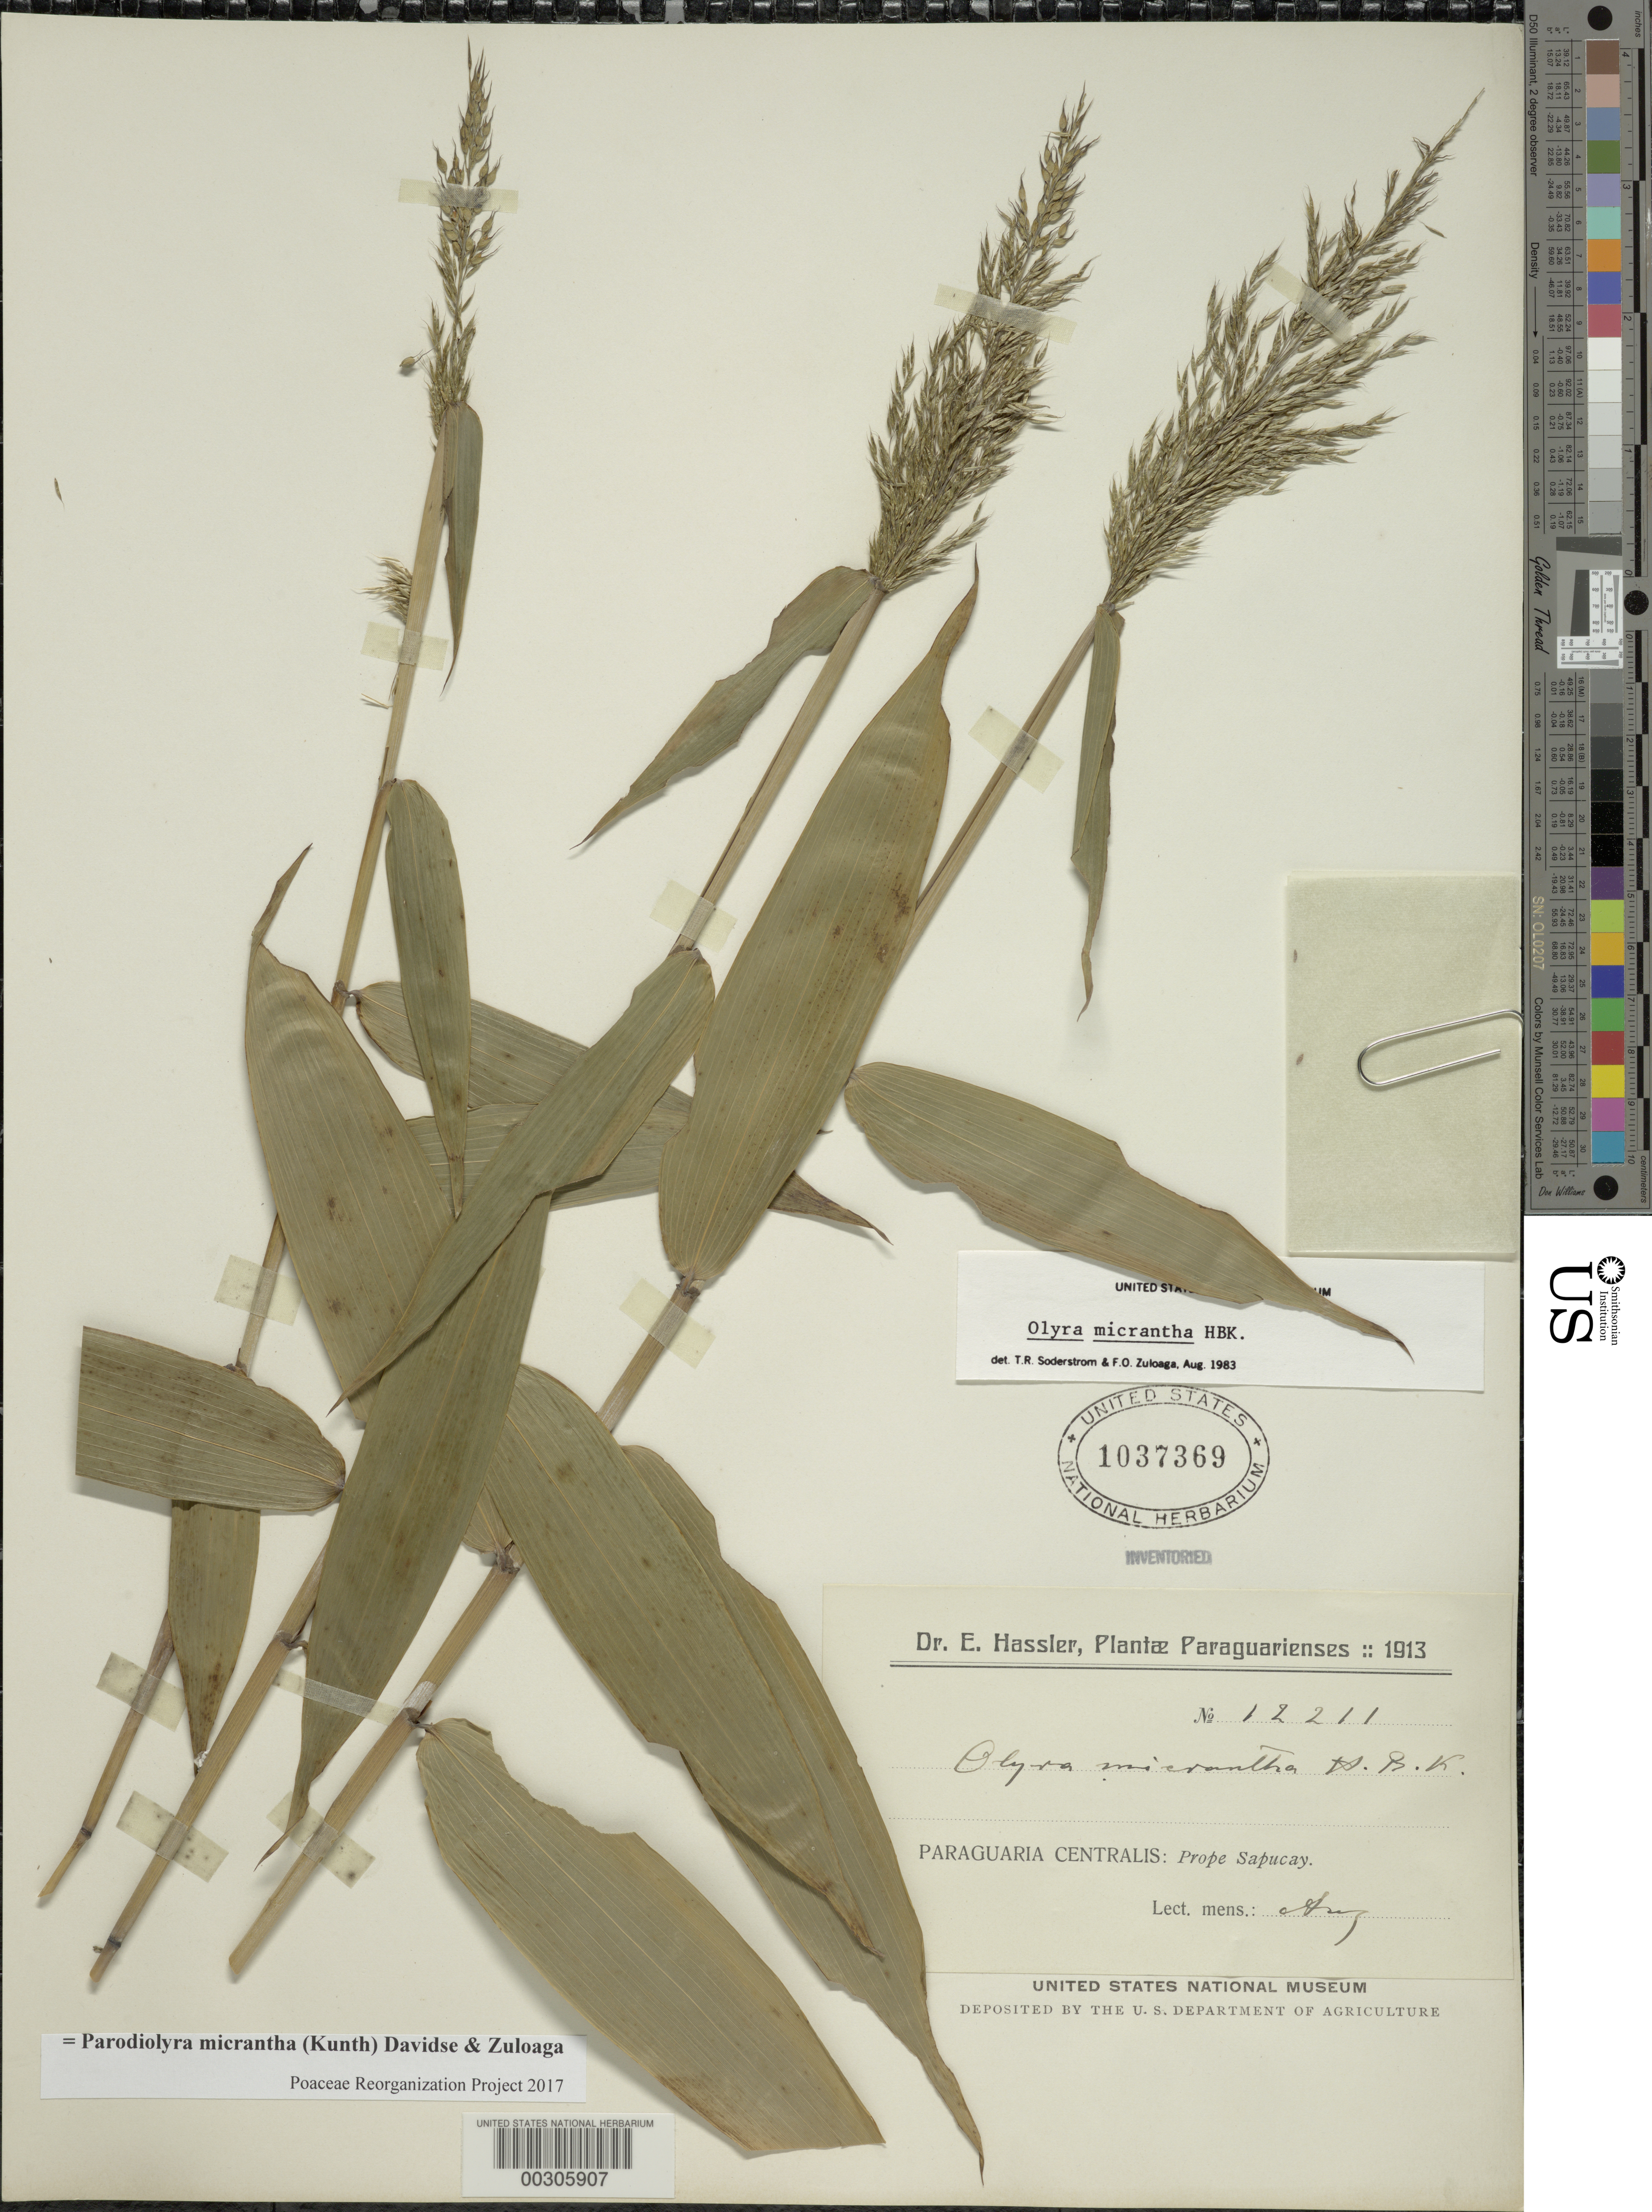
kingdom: Plantae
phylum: Tracheophyta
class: Liliopsida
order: Poales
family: Poaceae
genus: Parodiolyra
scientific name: Parodiolyra micrantha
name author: (Kunth) Davidse & Zuloaga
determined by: Poaceae Reorganization Project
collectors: E. Hassler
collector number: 12211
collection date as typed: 1913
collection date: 1913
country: Paraguay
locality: Near sapucay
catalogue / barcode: US 1037369